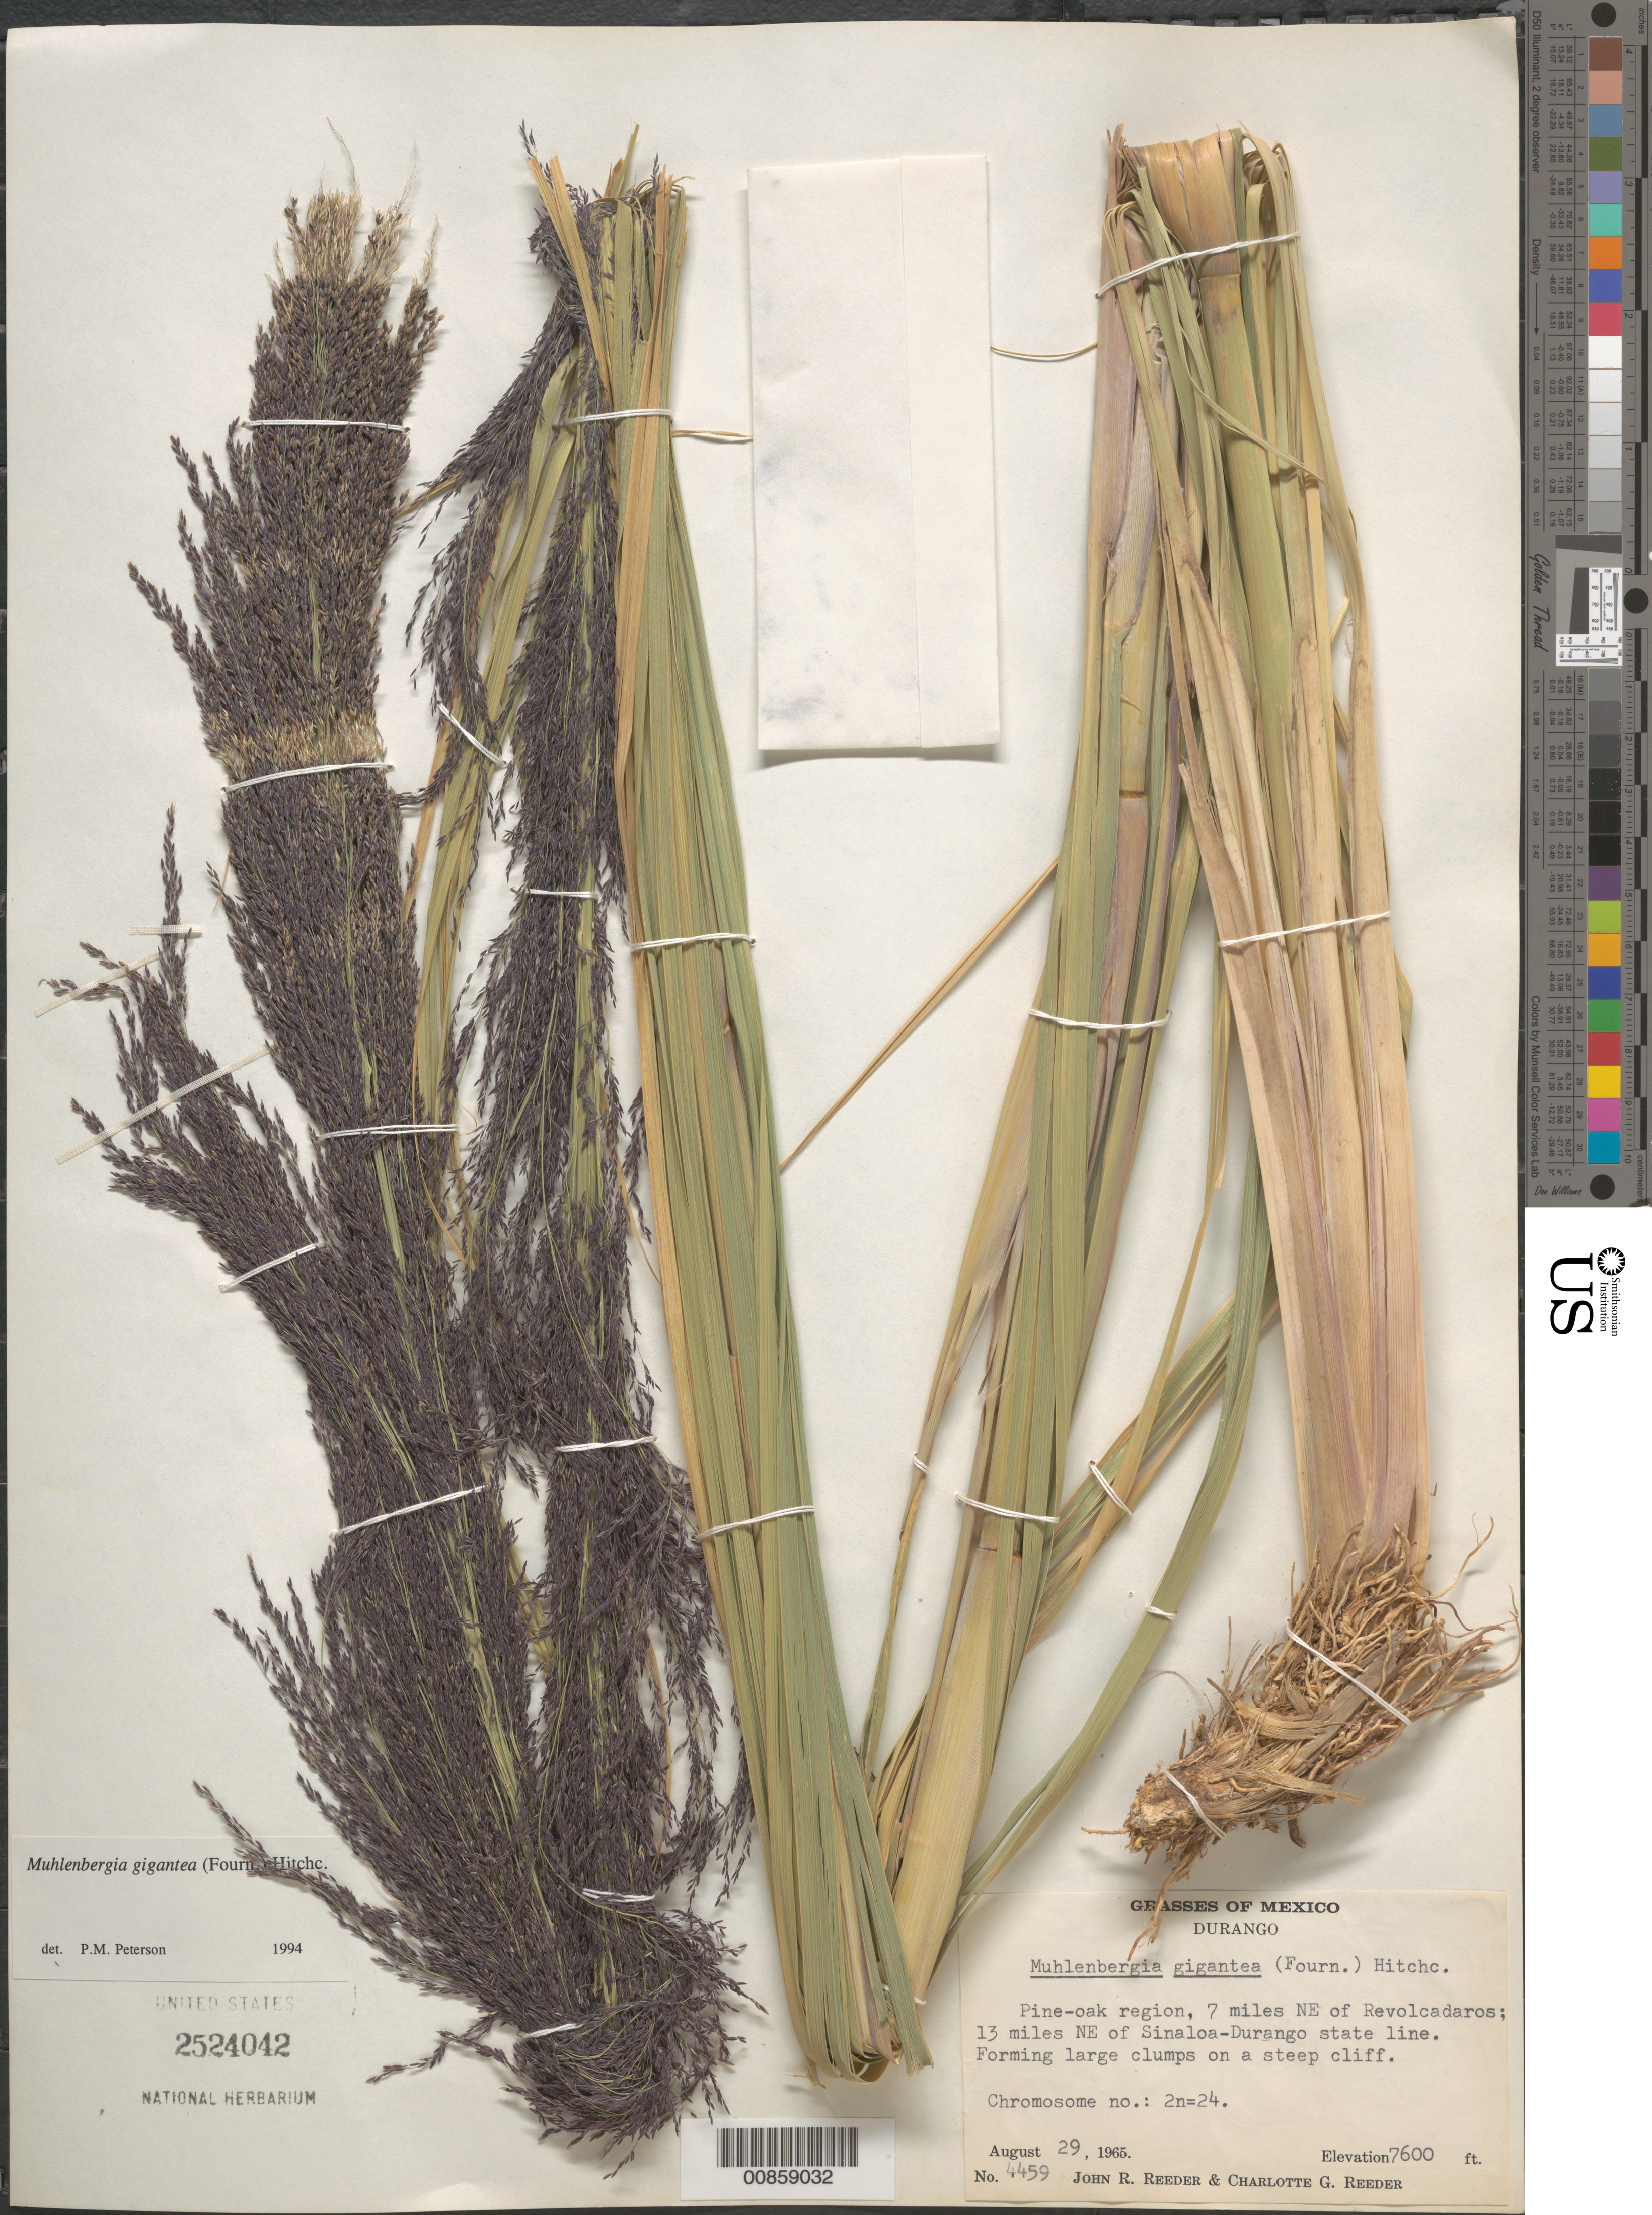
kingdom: Plantae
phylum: Tracheophyta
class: Liliopsida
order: Poales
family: Poaceae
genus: Muhlenbergia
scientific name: Muhlenbergia gigantea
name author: (E. Fourn.) Hitchc.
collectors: J. R. Reeder & C. G. Reeder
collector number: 4459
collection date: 1965-08-29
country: Mexico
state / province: Durango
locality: Pine-oak region, 7 miles NE of Revolcadaros; 13 miles NE of Sinaloa-Durango state line.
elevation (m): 2316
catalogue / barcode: US 2524042